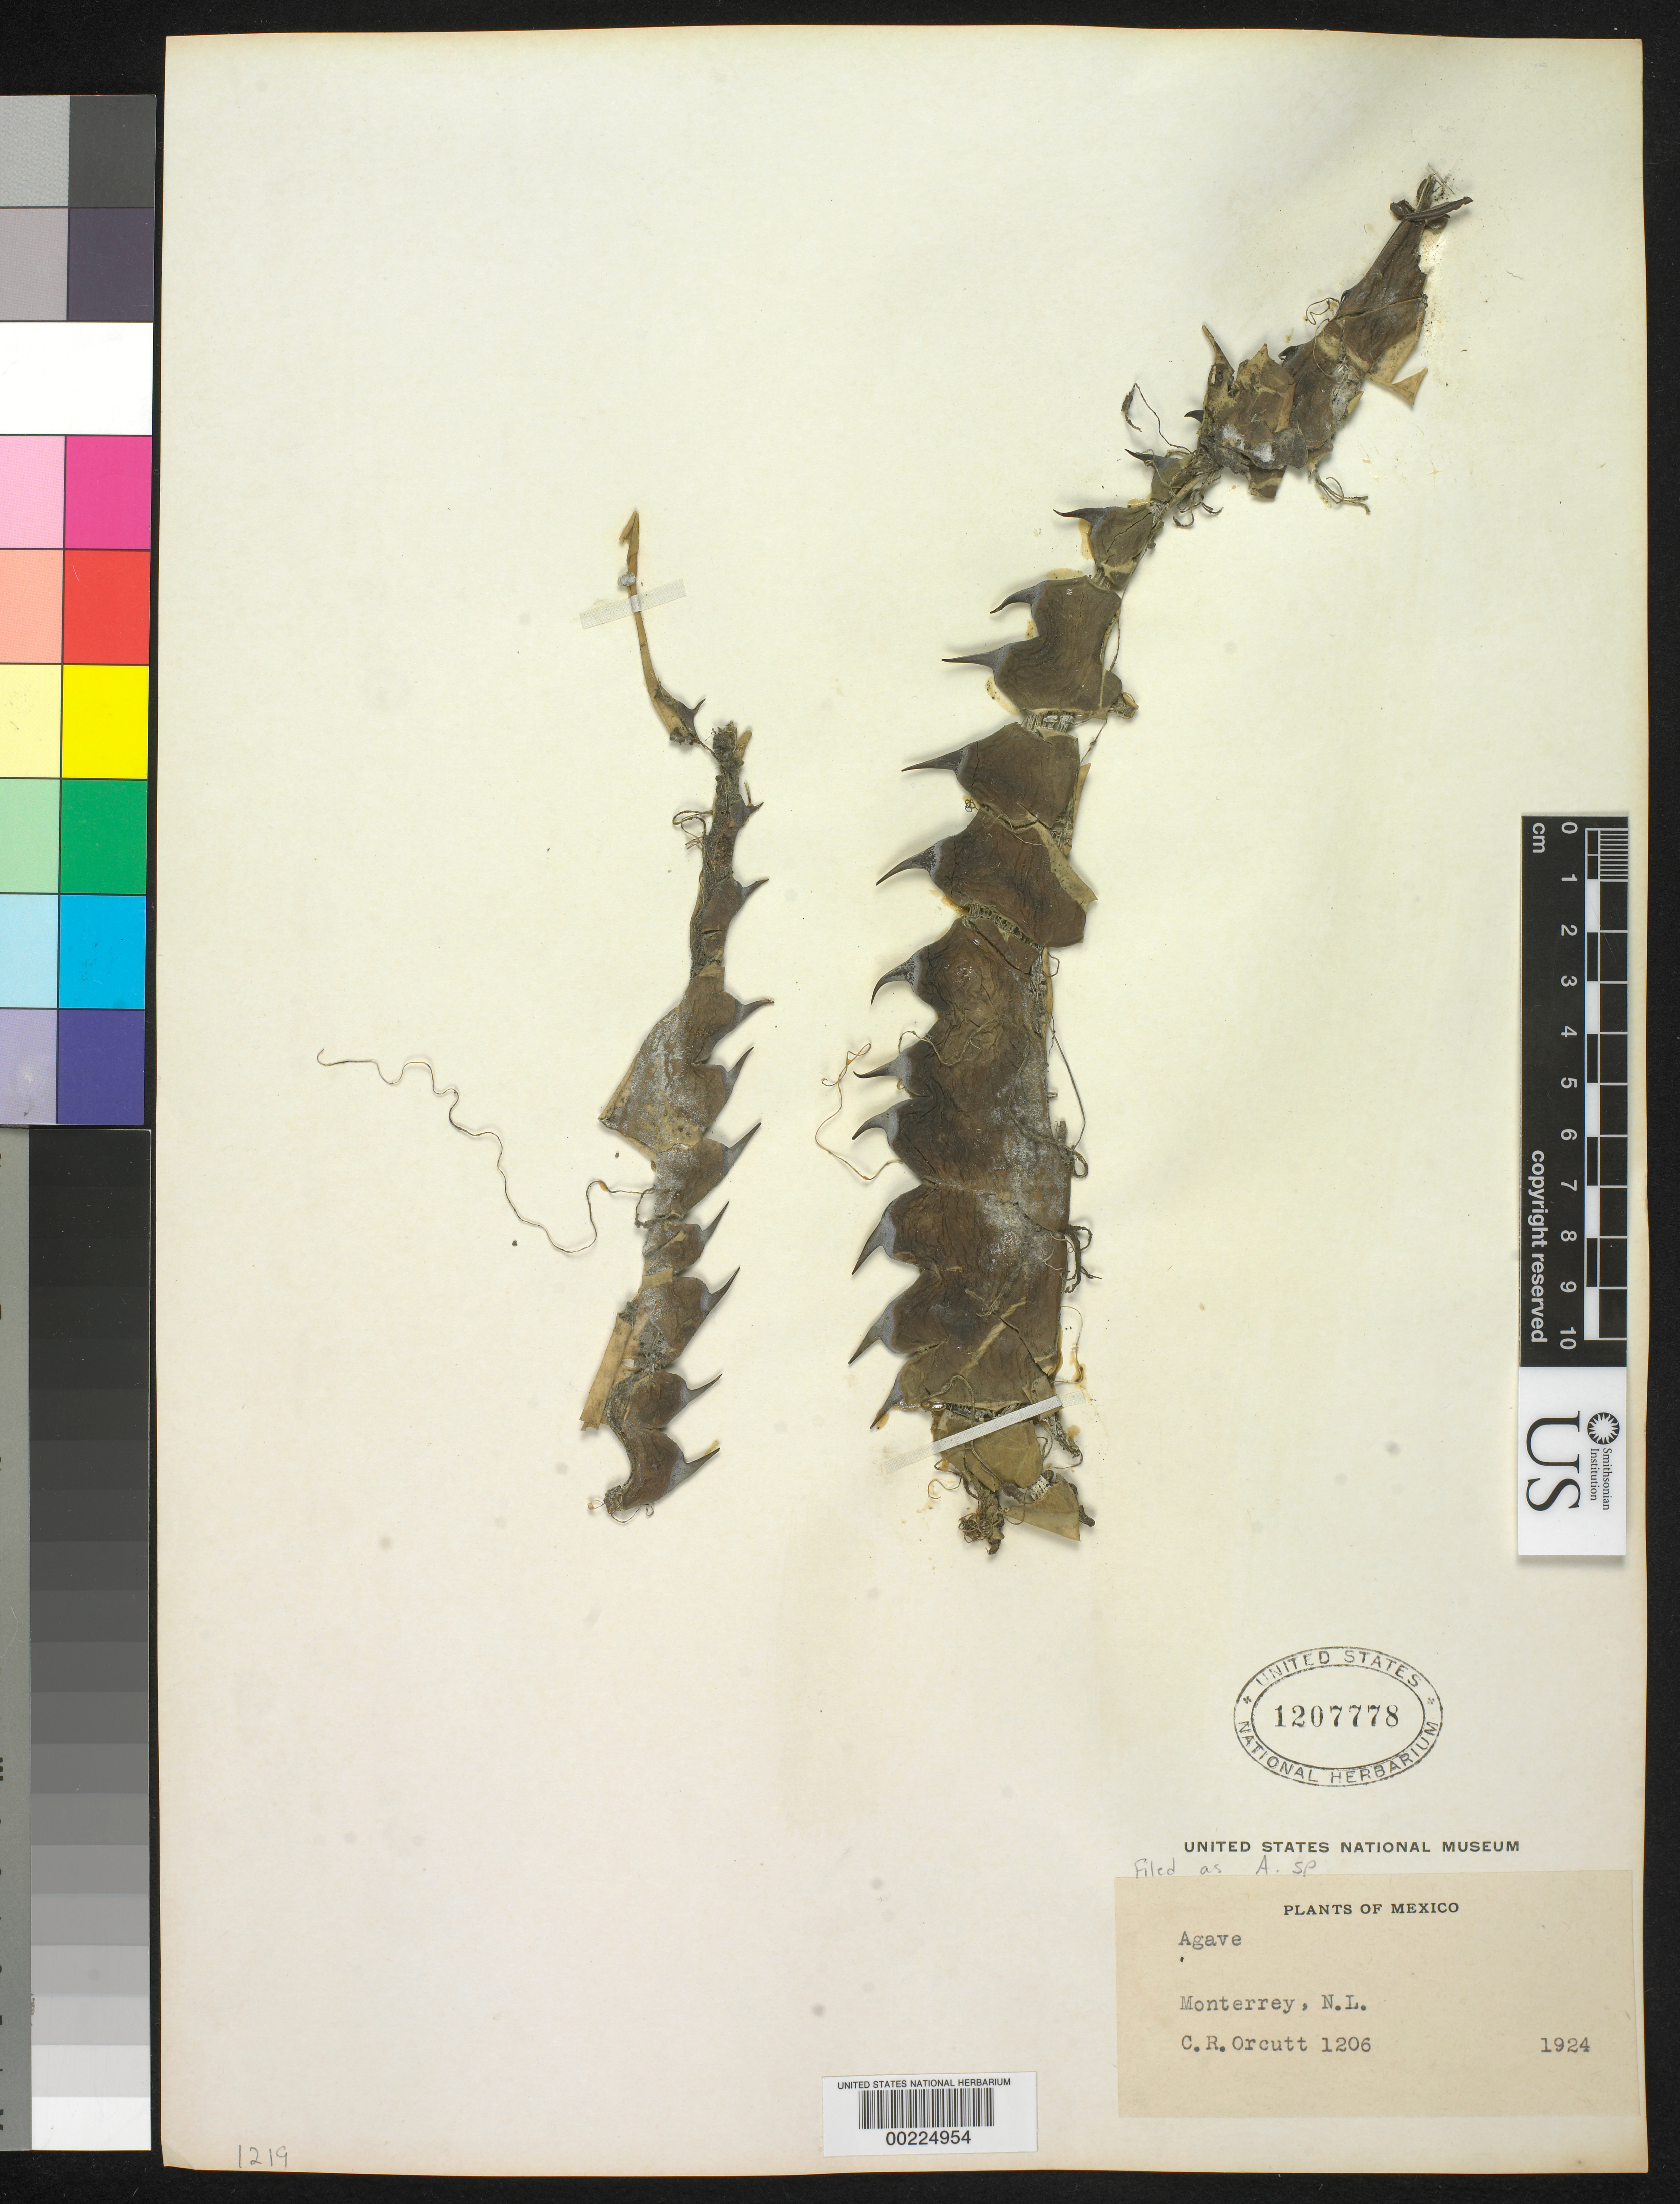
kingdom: Plantae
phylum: Tracheophyta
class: Liliopsida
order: Asparagales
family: Asparagaceae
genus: Agave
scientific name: Agave sp.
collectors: C. R. Orcutt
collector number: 1206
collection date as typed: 1924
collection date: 1924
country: Mexico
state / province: Nuevo León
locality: Monterrey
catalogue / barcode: US 1207778